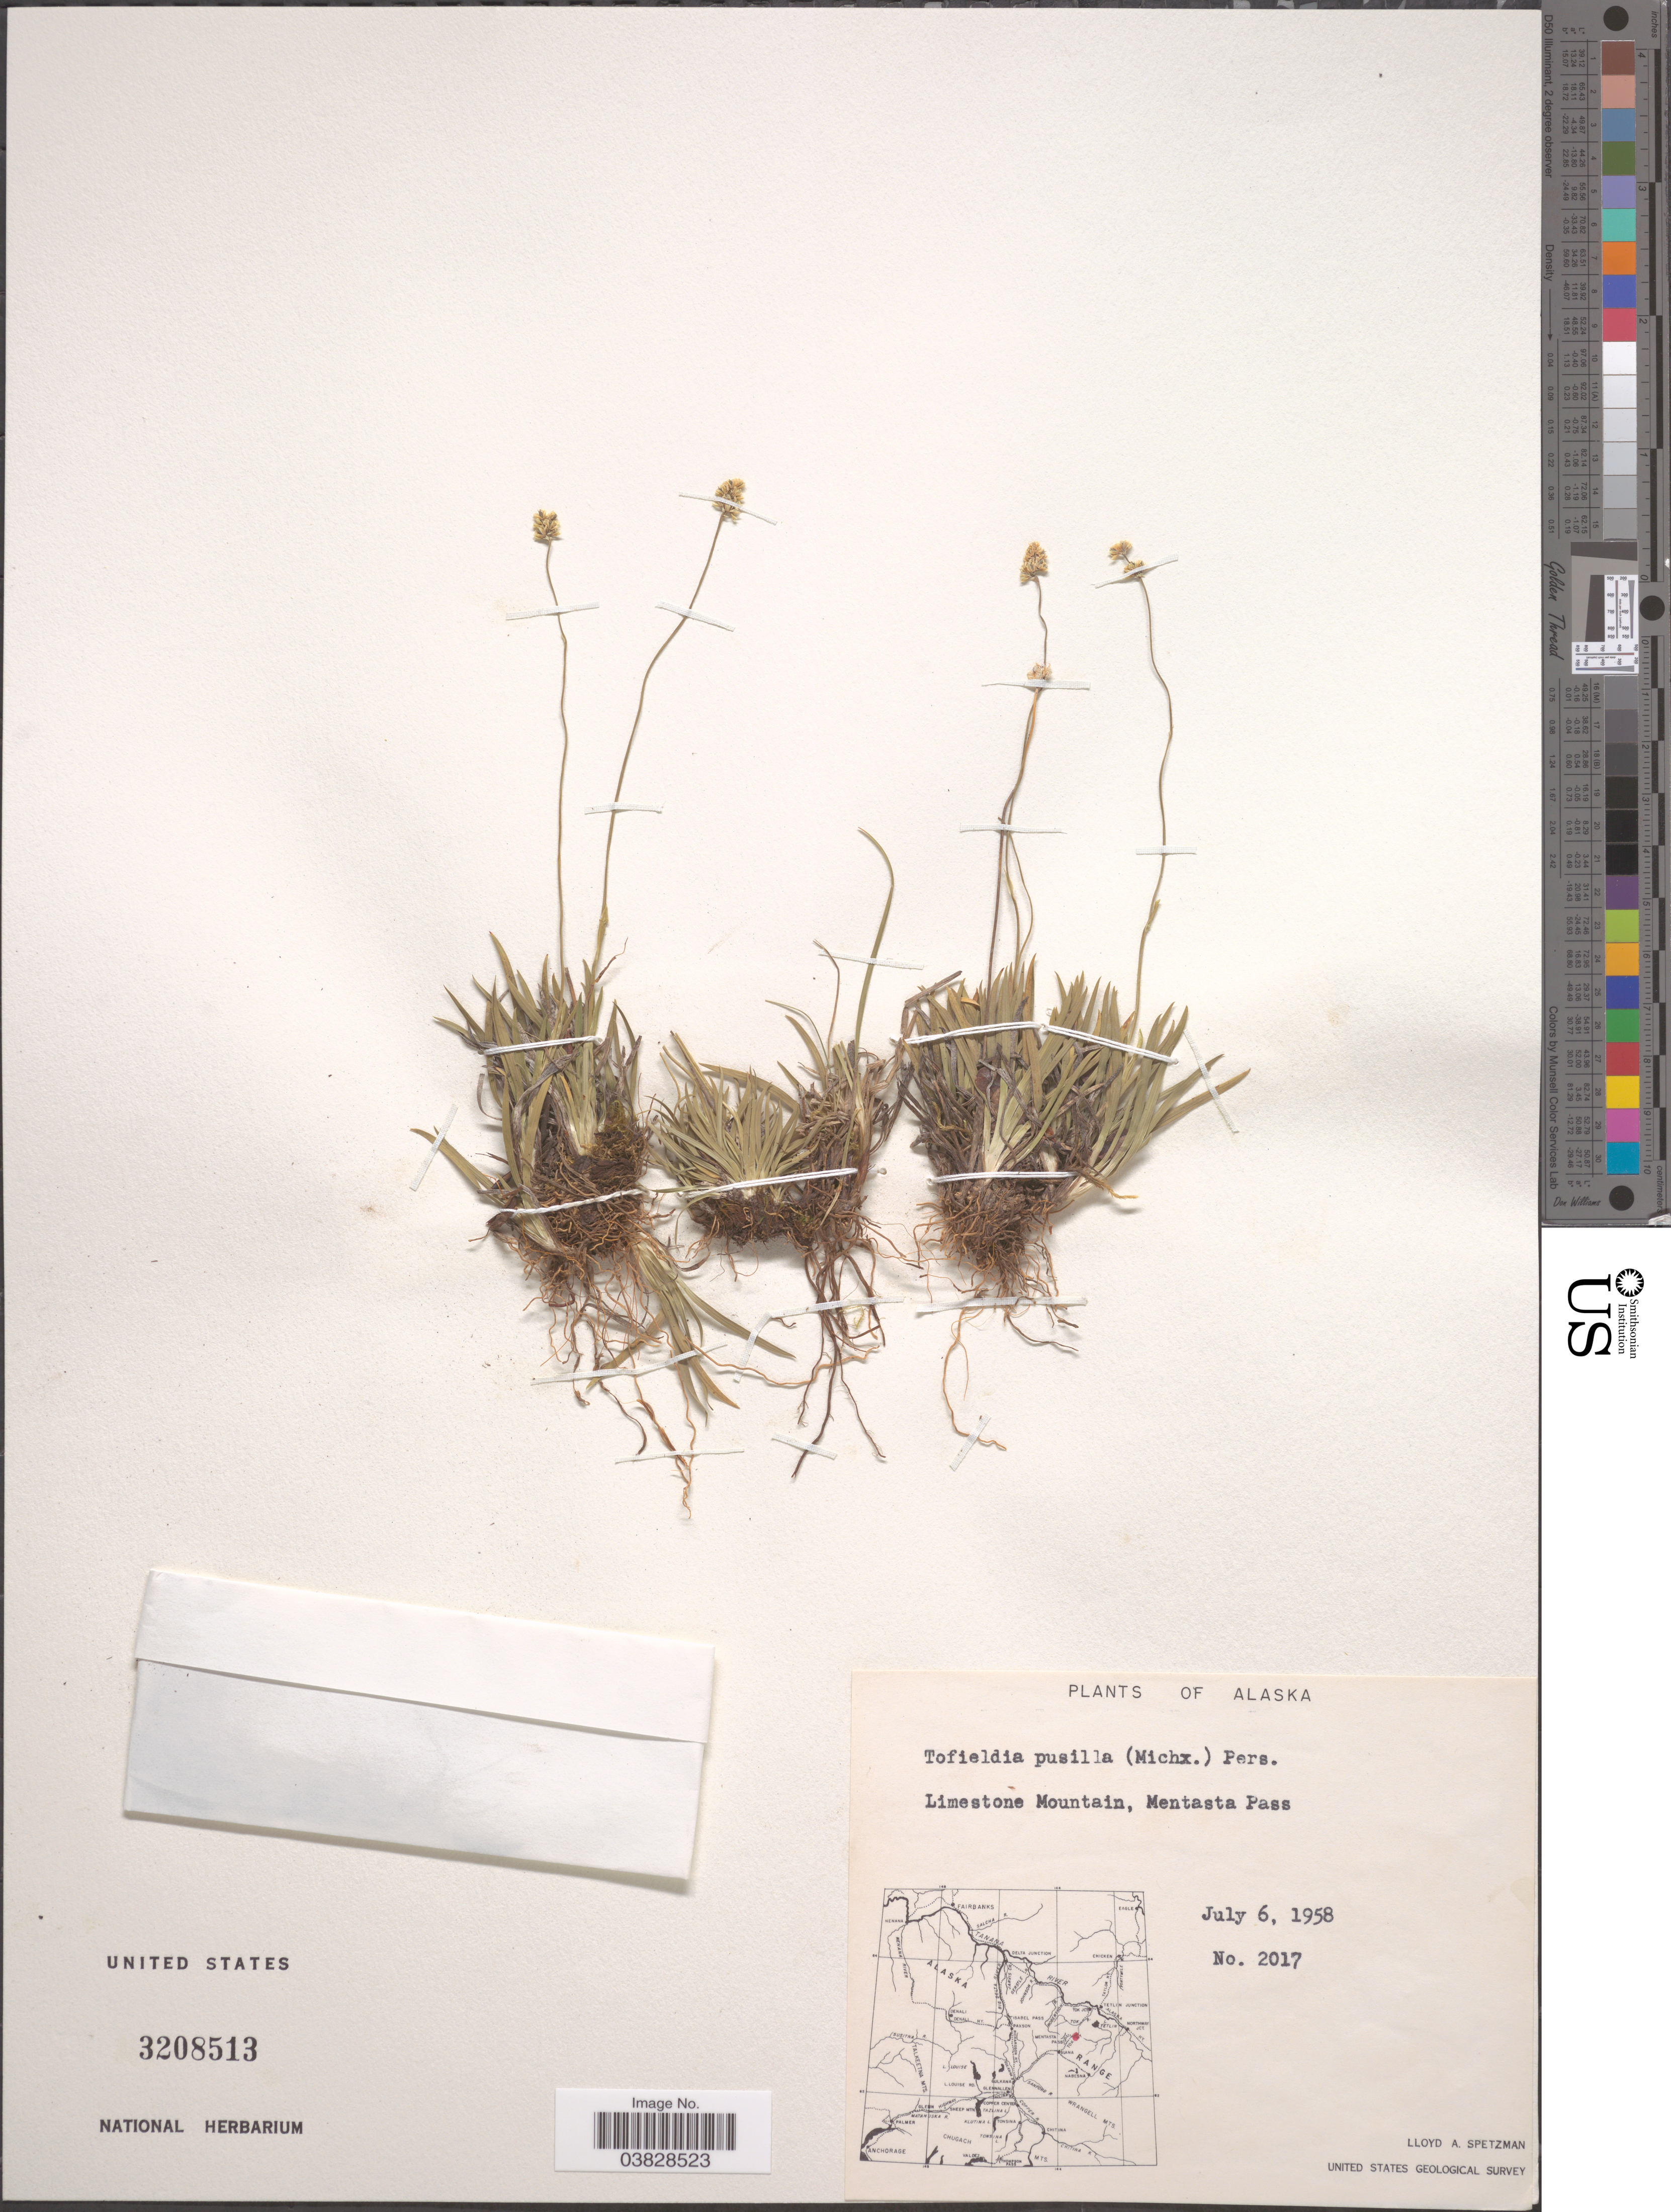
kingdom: Plantae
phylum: Tracheophyta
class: Liliopsida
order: Alismatales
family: Tofieldiaceae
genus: Tofieldia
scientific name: Tofieldia pusilla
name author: (Michx.) Pers.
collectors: L. Spetzman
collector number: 2017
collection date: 1958-07-06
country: United States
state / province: Alaska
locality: Limestone Mountain, Mentasta Pass.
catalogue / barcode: US 3208513